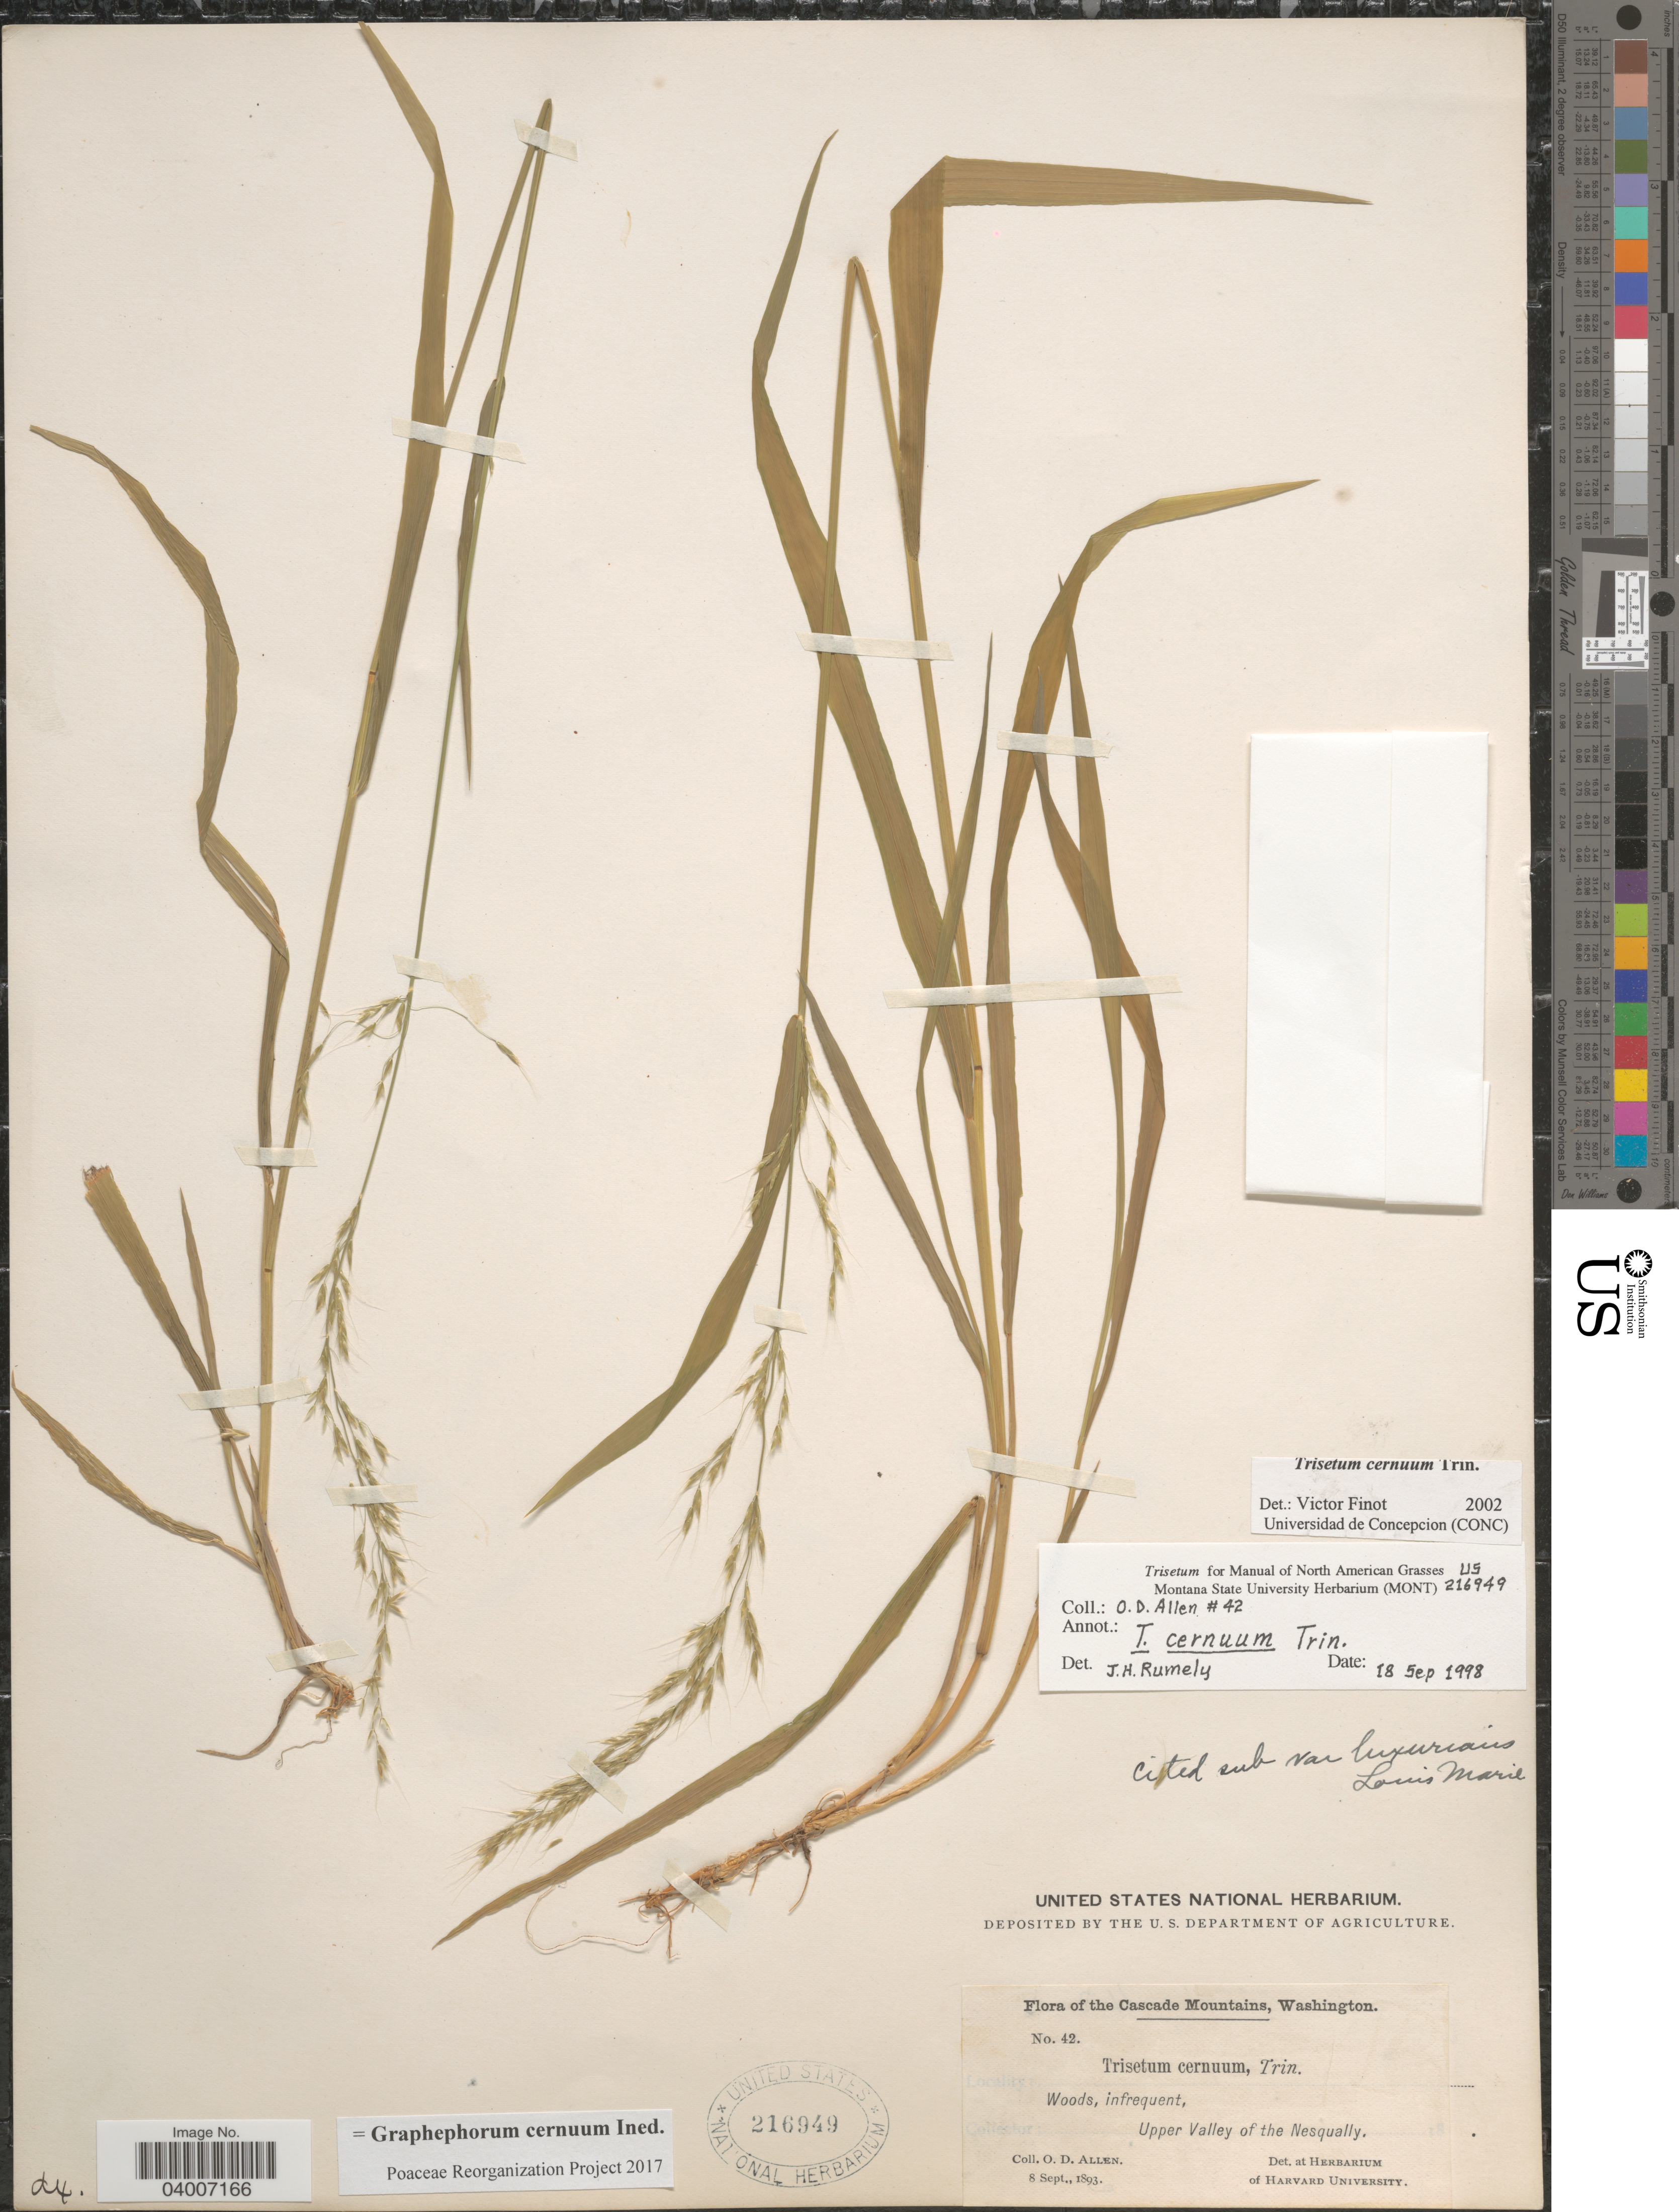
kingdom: Plantae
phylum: Tracheophyta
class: Liliopsida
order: Poales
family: Poaceae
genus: Graphephorum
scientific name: Graphephorum cernuum ined.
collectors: O. D. Allen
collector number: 42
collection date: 1893-09-08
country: United States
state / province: Washington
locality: The Cascade Mountains. Upper Valley of the Nesqually.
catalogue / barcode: US 216949